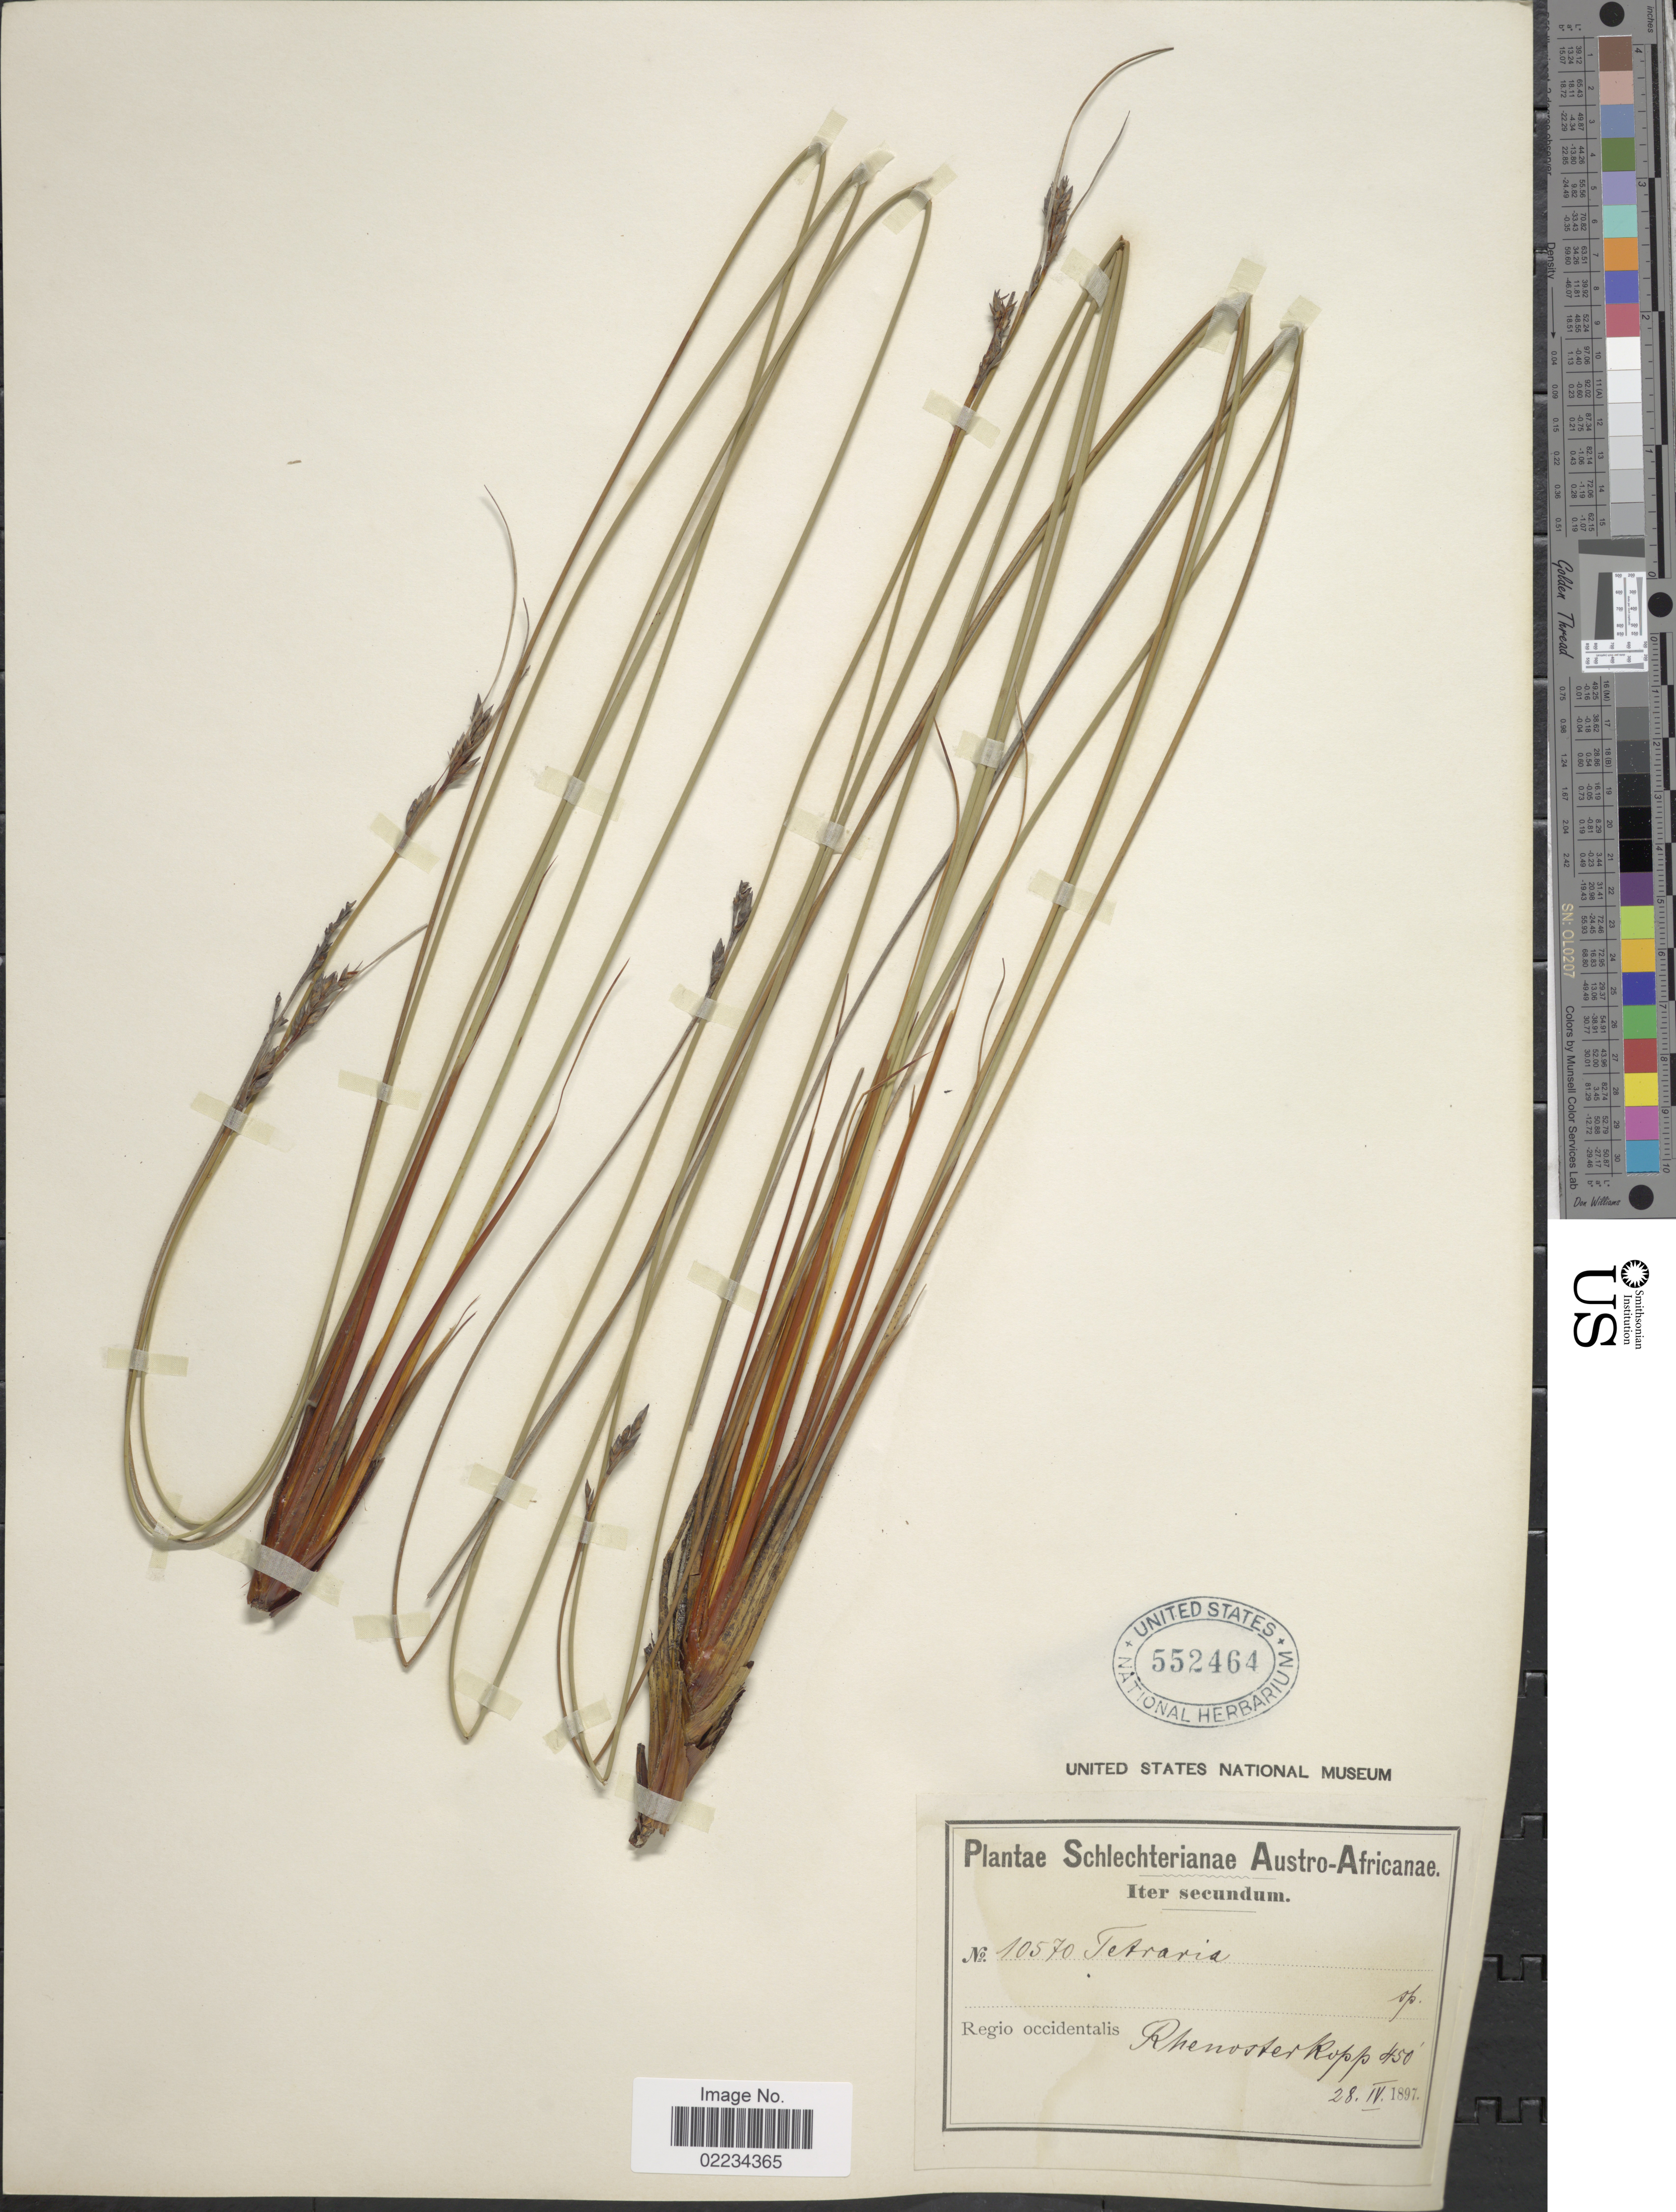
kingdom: Plantae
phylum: Tracheophyta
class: Liliopsida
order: Poales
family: Cyperaceae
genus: Schoenus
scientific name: Schoenus arenicola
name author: T.L. Elliott & Muasya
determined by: Strong, Mark T., (BOT), Smithsonian Institution - National Museum of Natural History (UNITED STATES)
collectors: Schlechter, --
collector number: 10570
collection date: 1897-04-28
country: South Africa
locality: Austro-Africanae, Iter secundum, Regio occidentalis Rhenosterkopp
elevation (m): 137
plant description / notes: Potential type of Tetraria sylvatica (Nees) C.B.Clarke var. pseudocuspidata Kük. Specimen retrieved from general collection and stored at Type Register.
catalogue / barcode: US 552464